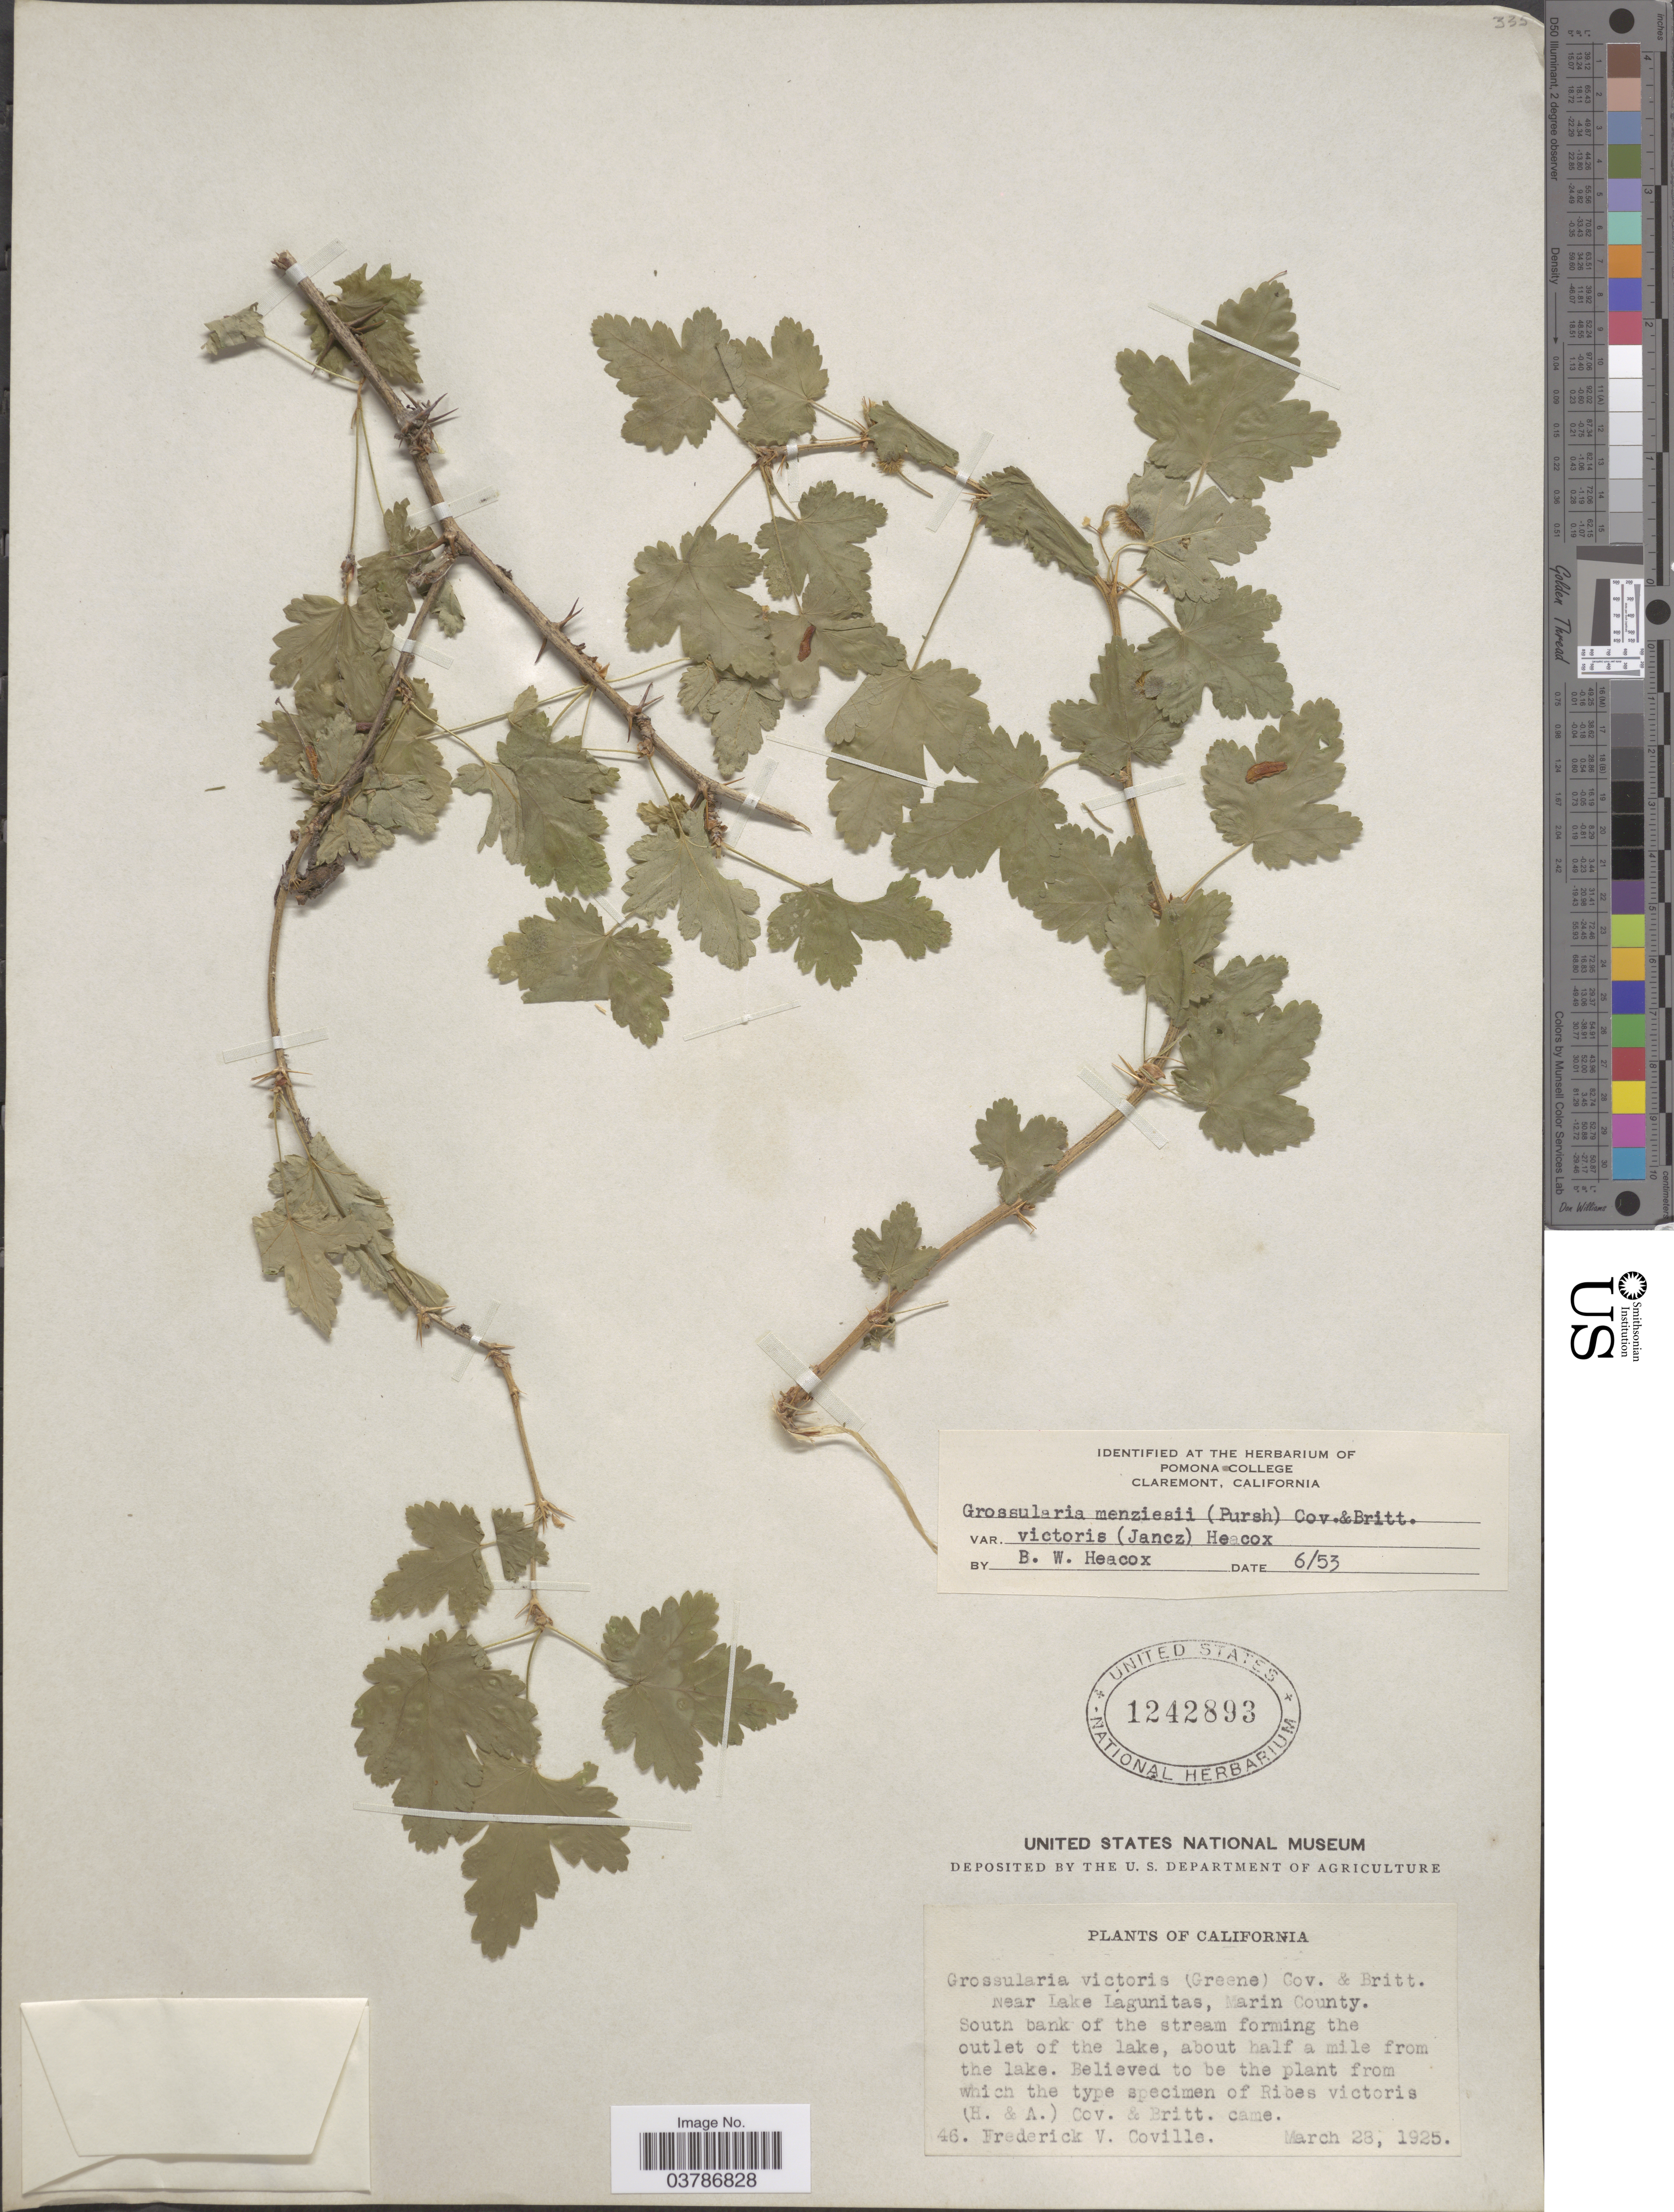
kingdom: Plantae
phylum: Tracheophyta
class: Magnoliopsida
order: Saxifragales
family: Grossulariaceae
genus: Ribes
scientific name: Ribes victoris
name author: Greene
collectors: F. V. Coville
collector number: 46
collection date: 1925-03-28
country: United States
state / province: California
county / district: Marin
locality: Near Lake Lagunitas, Marin County. South bank of the stream forming the outlet of the lake, about a half a mile from the lake.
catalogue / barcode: US 1242893